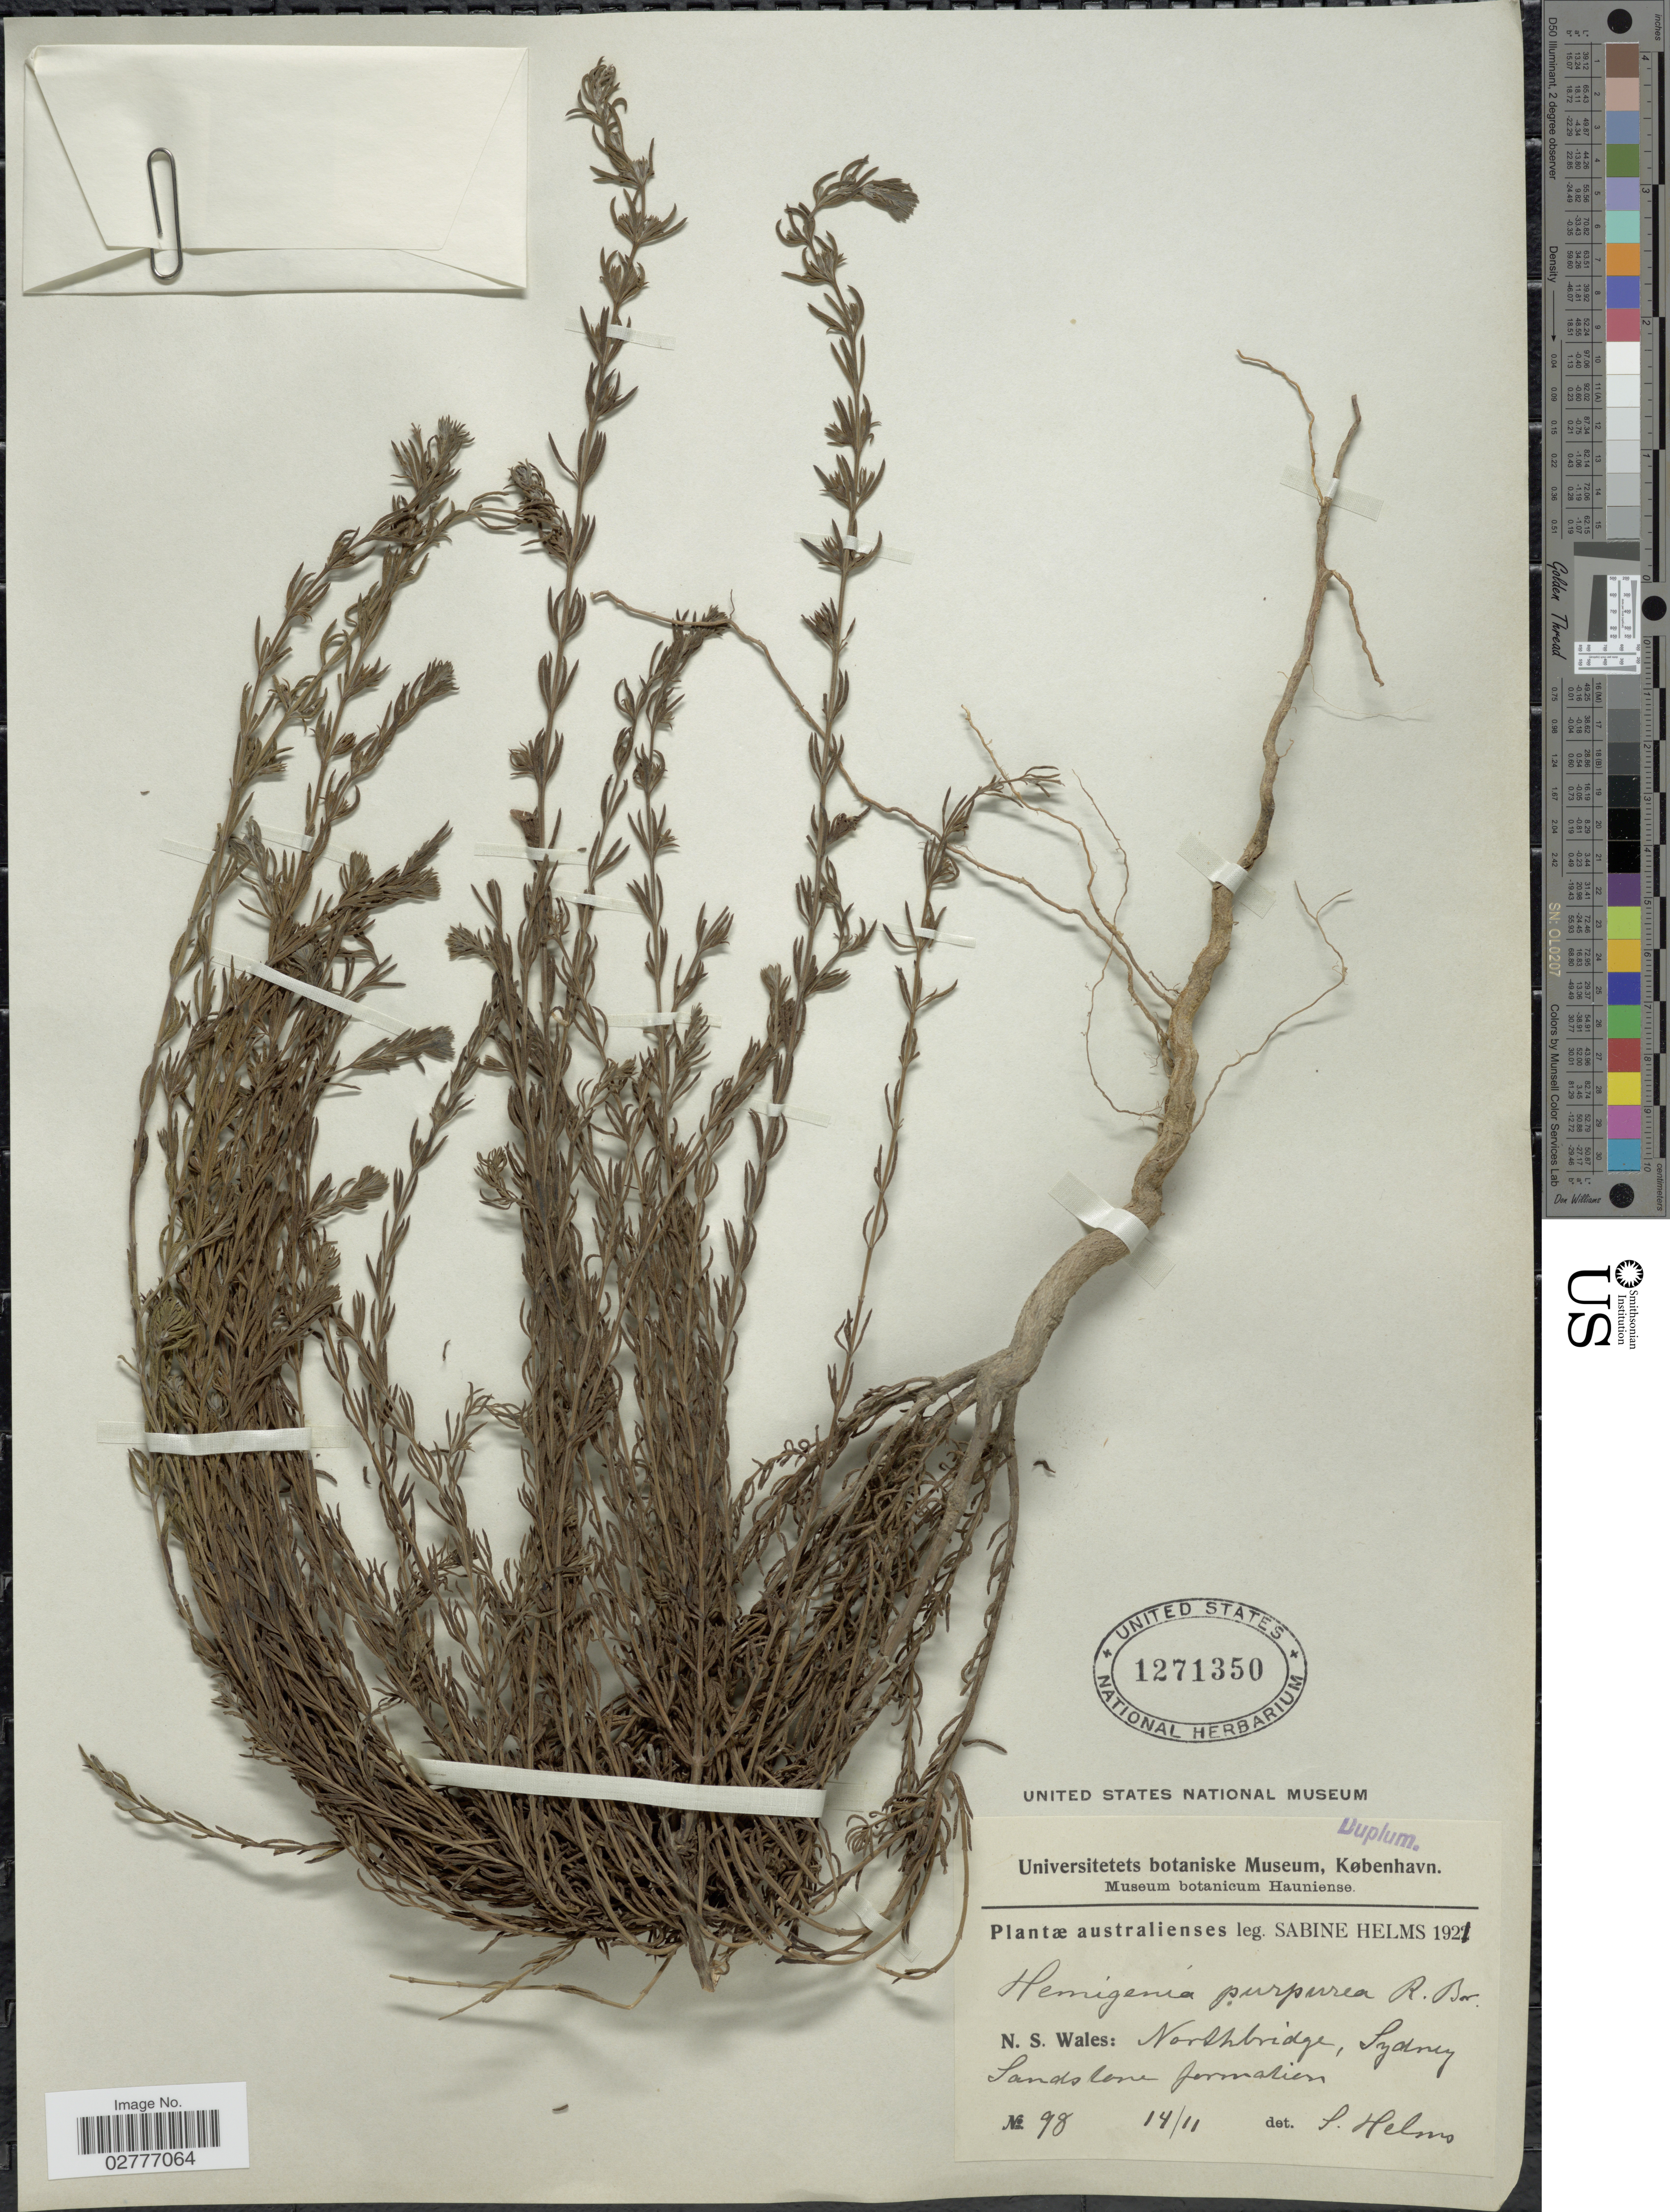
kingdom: Plantae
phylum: Tracheophyta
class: Magnoliopsida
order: Lamiales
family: Lamiaceae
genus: Hemigenia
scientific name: Hemigenia purpurea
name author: R. Br.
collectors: S. Helms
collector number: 98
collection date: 1921-11-14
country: Australia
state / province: New South Wales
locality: N. S. Wales. Northbridge, Sydney.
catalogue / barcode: US 1271350